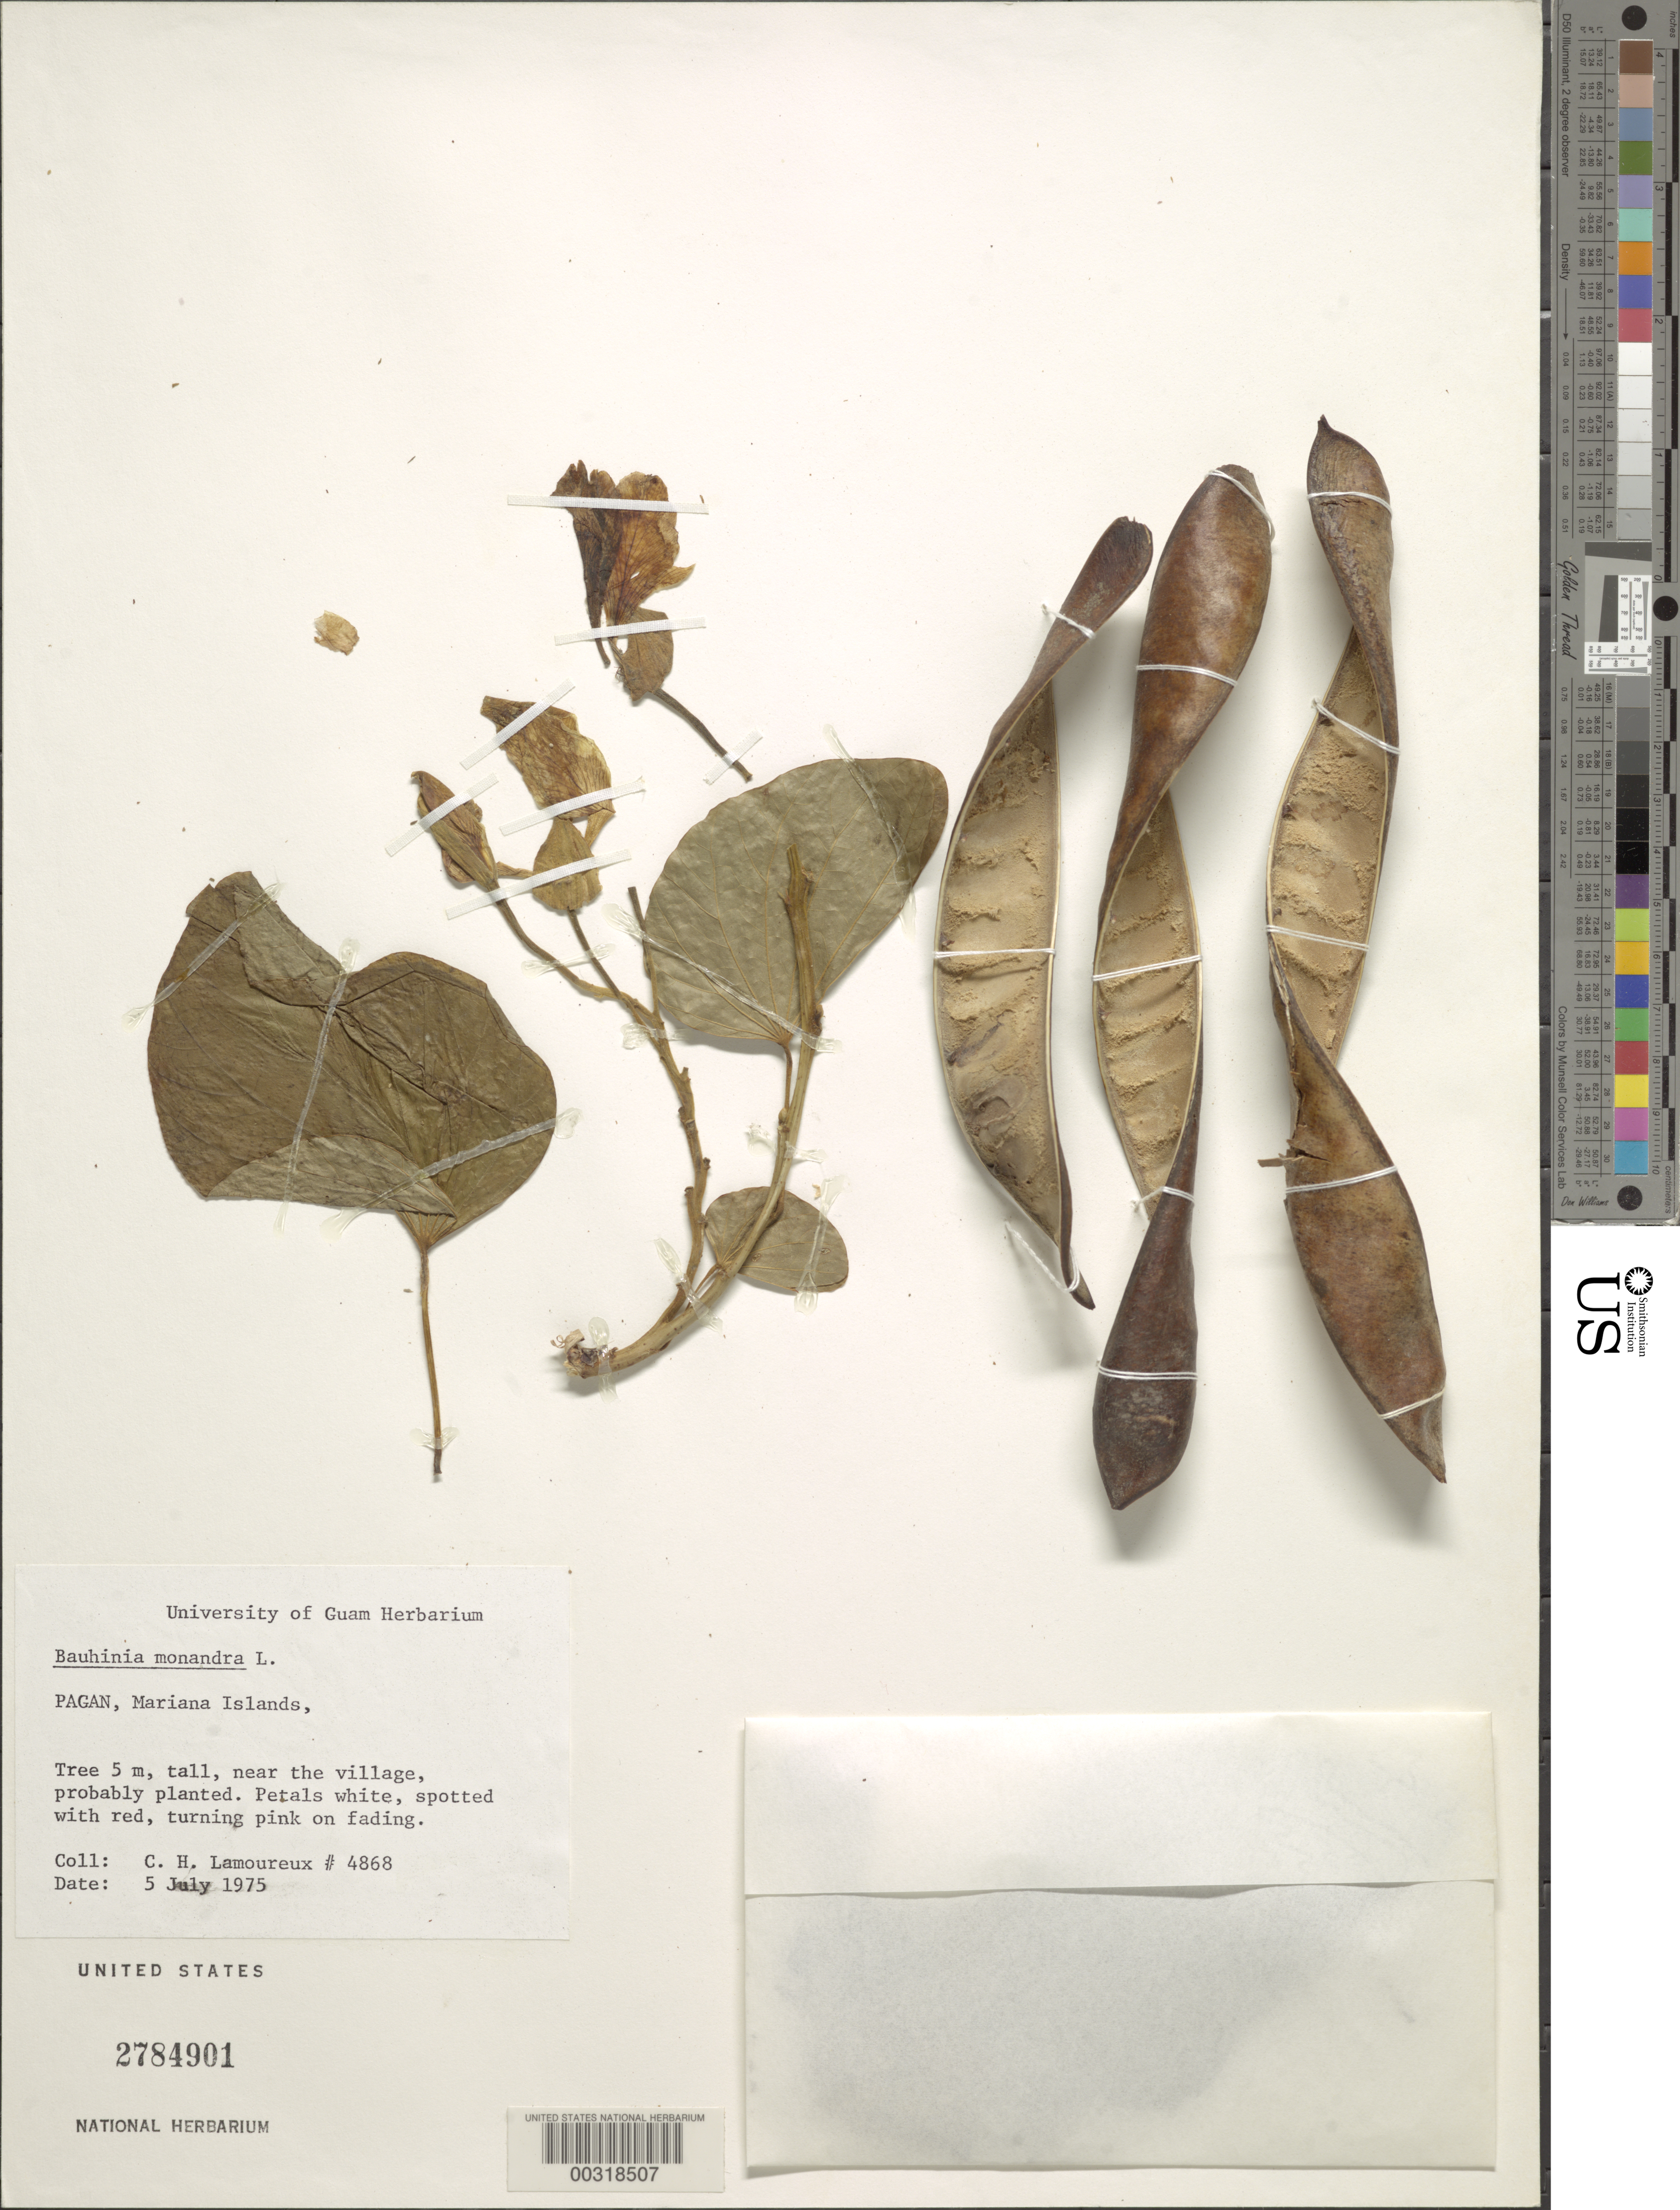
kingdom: Plantae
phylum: Tracheophyta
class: Magnoliopsida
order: Fabales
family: Fabaceae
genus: Bauhinia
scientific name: Bauhinia monandra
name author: Kurz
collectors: C. H. Lamoureux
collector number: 4868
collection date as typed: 05 Jul 1975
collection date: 1975-07-05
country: Northern Mariana Islands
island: Pagan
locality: Near the village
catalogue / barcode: US 2784901